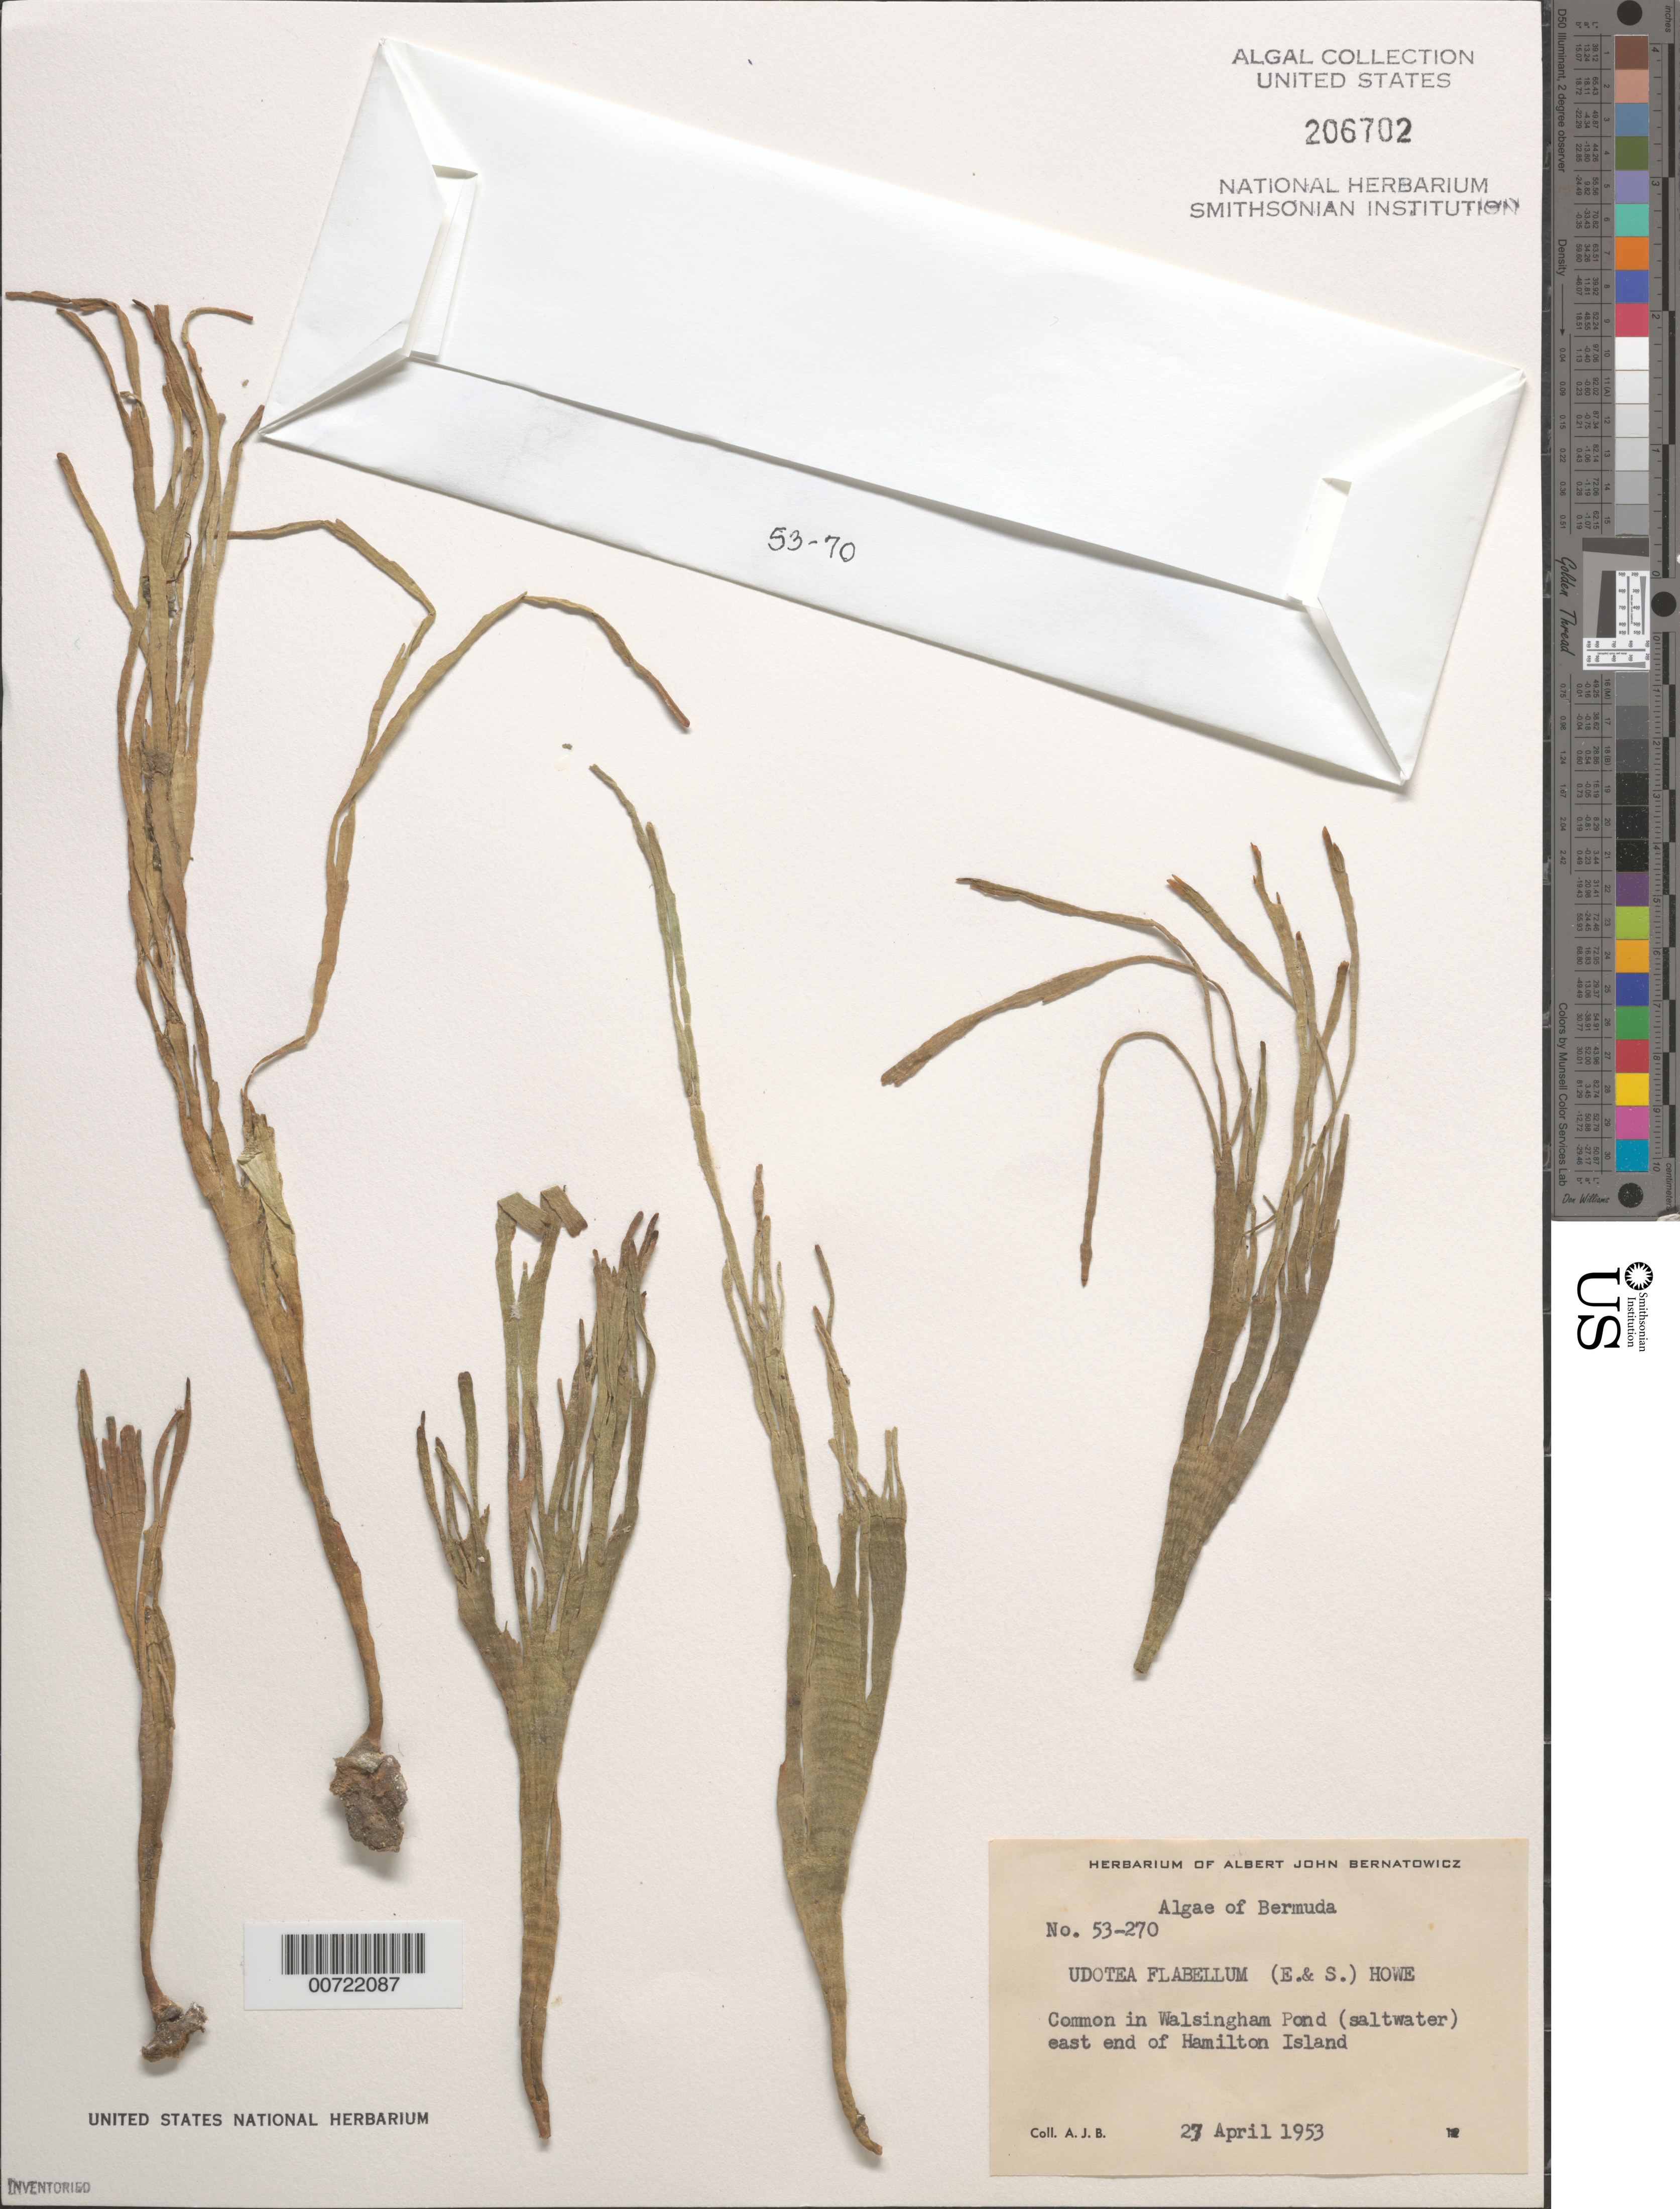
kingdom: Plantae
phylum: Chlorophyta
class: Ulvophyceae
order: Bryopsidales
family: Udoteaceae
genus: Udotea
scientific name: Udotea flabellum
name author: (J. Ellis & Sol.) M. Howe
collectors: A. Bernatowicz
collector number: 53-270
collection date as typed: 27 Apr 1953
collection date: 1953-04-27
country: Bermuda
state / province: Hamilton Parish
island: Bermuda Island (Hamilton Island)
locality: Walsingham Pond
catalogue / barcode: US 206702